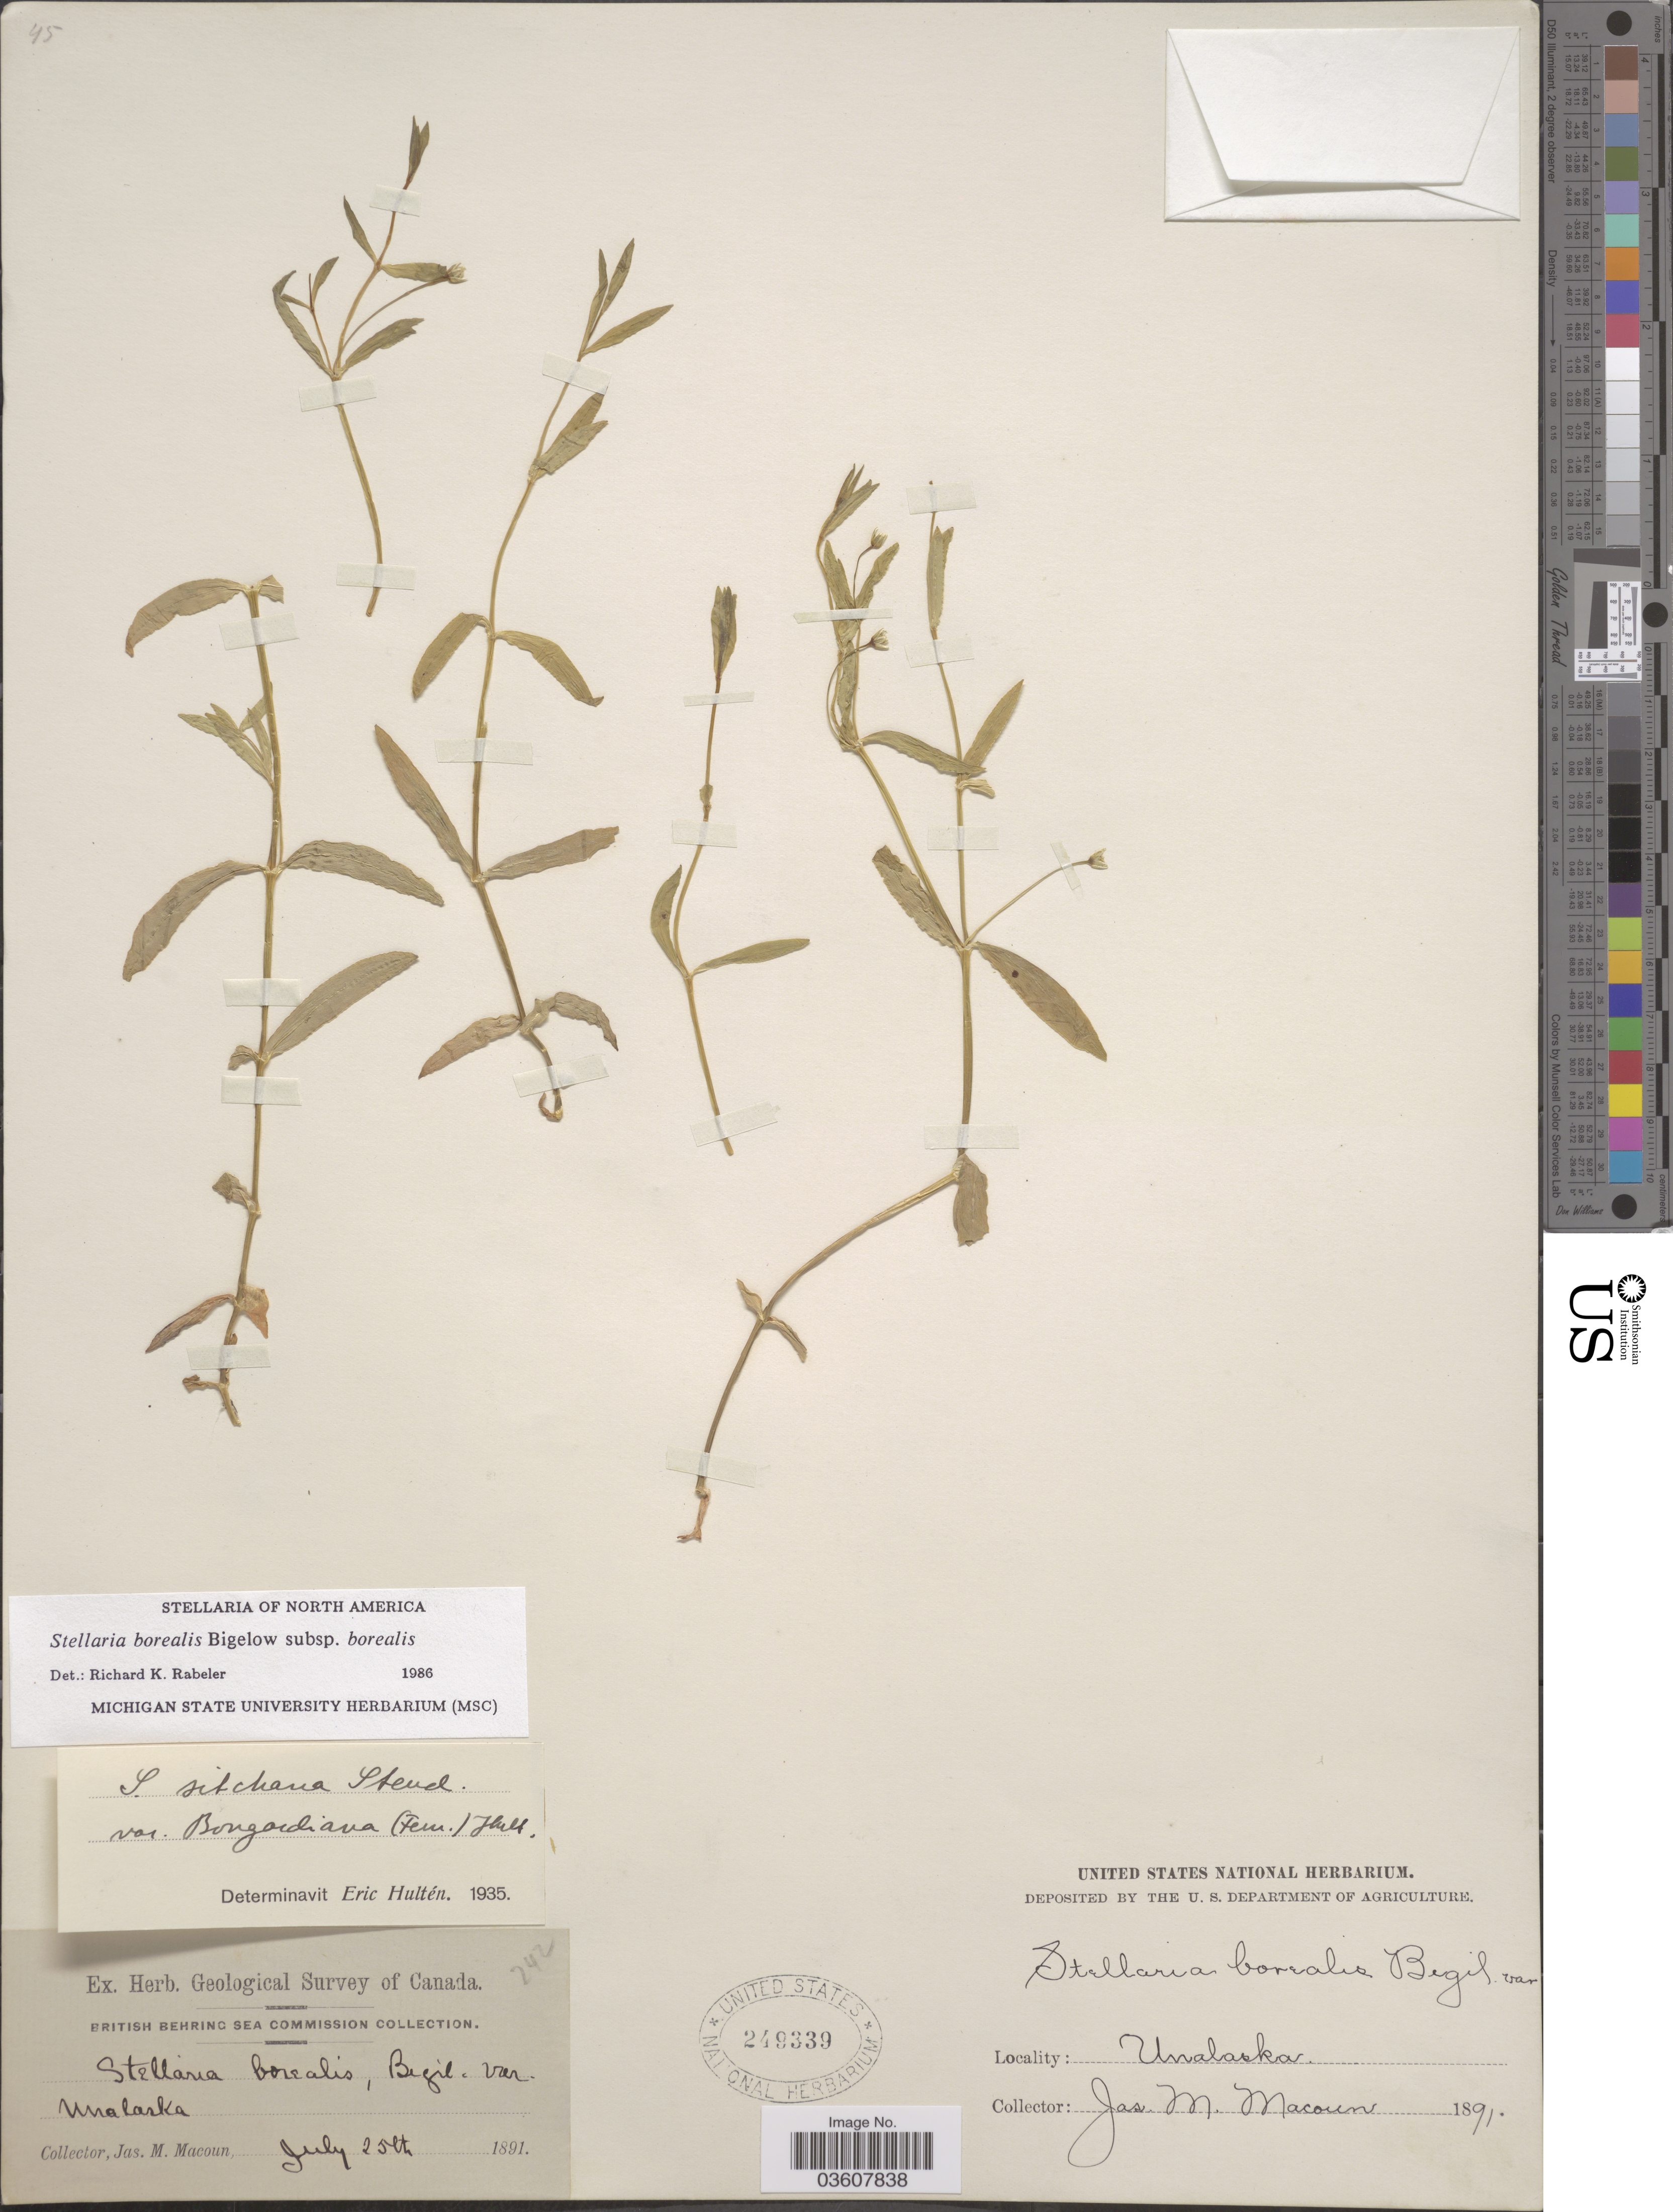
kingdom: Plantae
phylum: Tracheophyta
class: Magnoliopsida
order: Caryophyllales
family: Caryophyllaceae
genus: Stellaria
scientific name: Stellaria borealis subsp. borealis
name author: Bigelow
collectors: J. M. Macoun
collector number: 242?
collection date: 1891-07-25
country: United States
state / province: Alaska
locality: Unalaska.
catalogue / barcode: US 249339